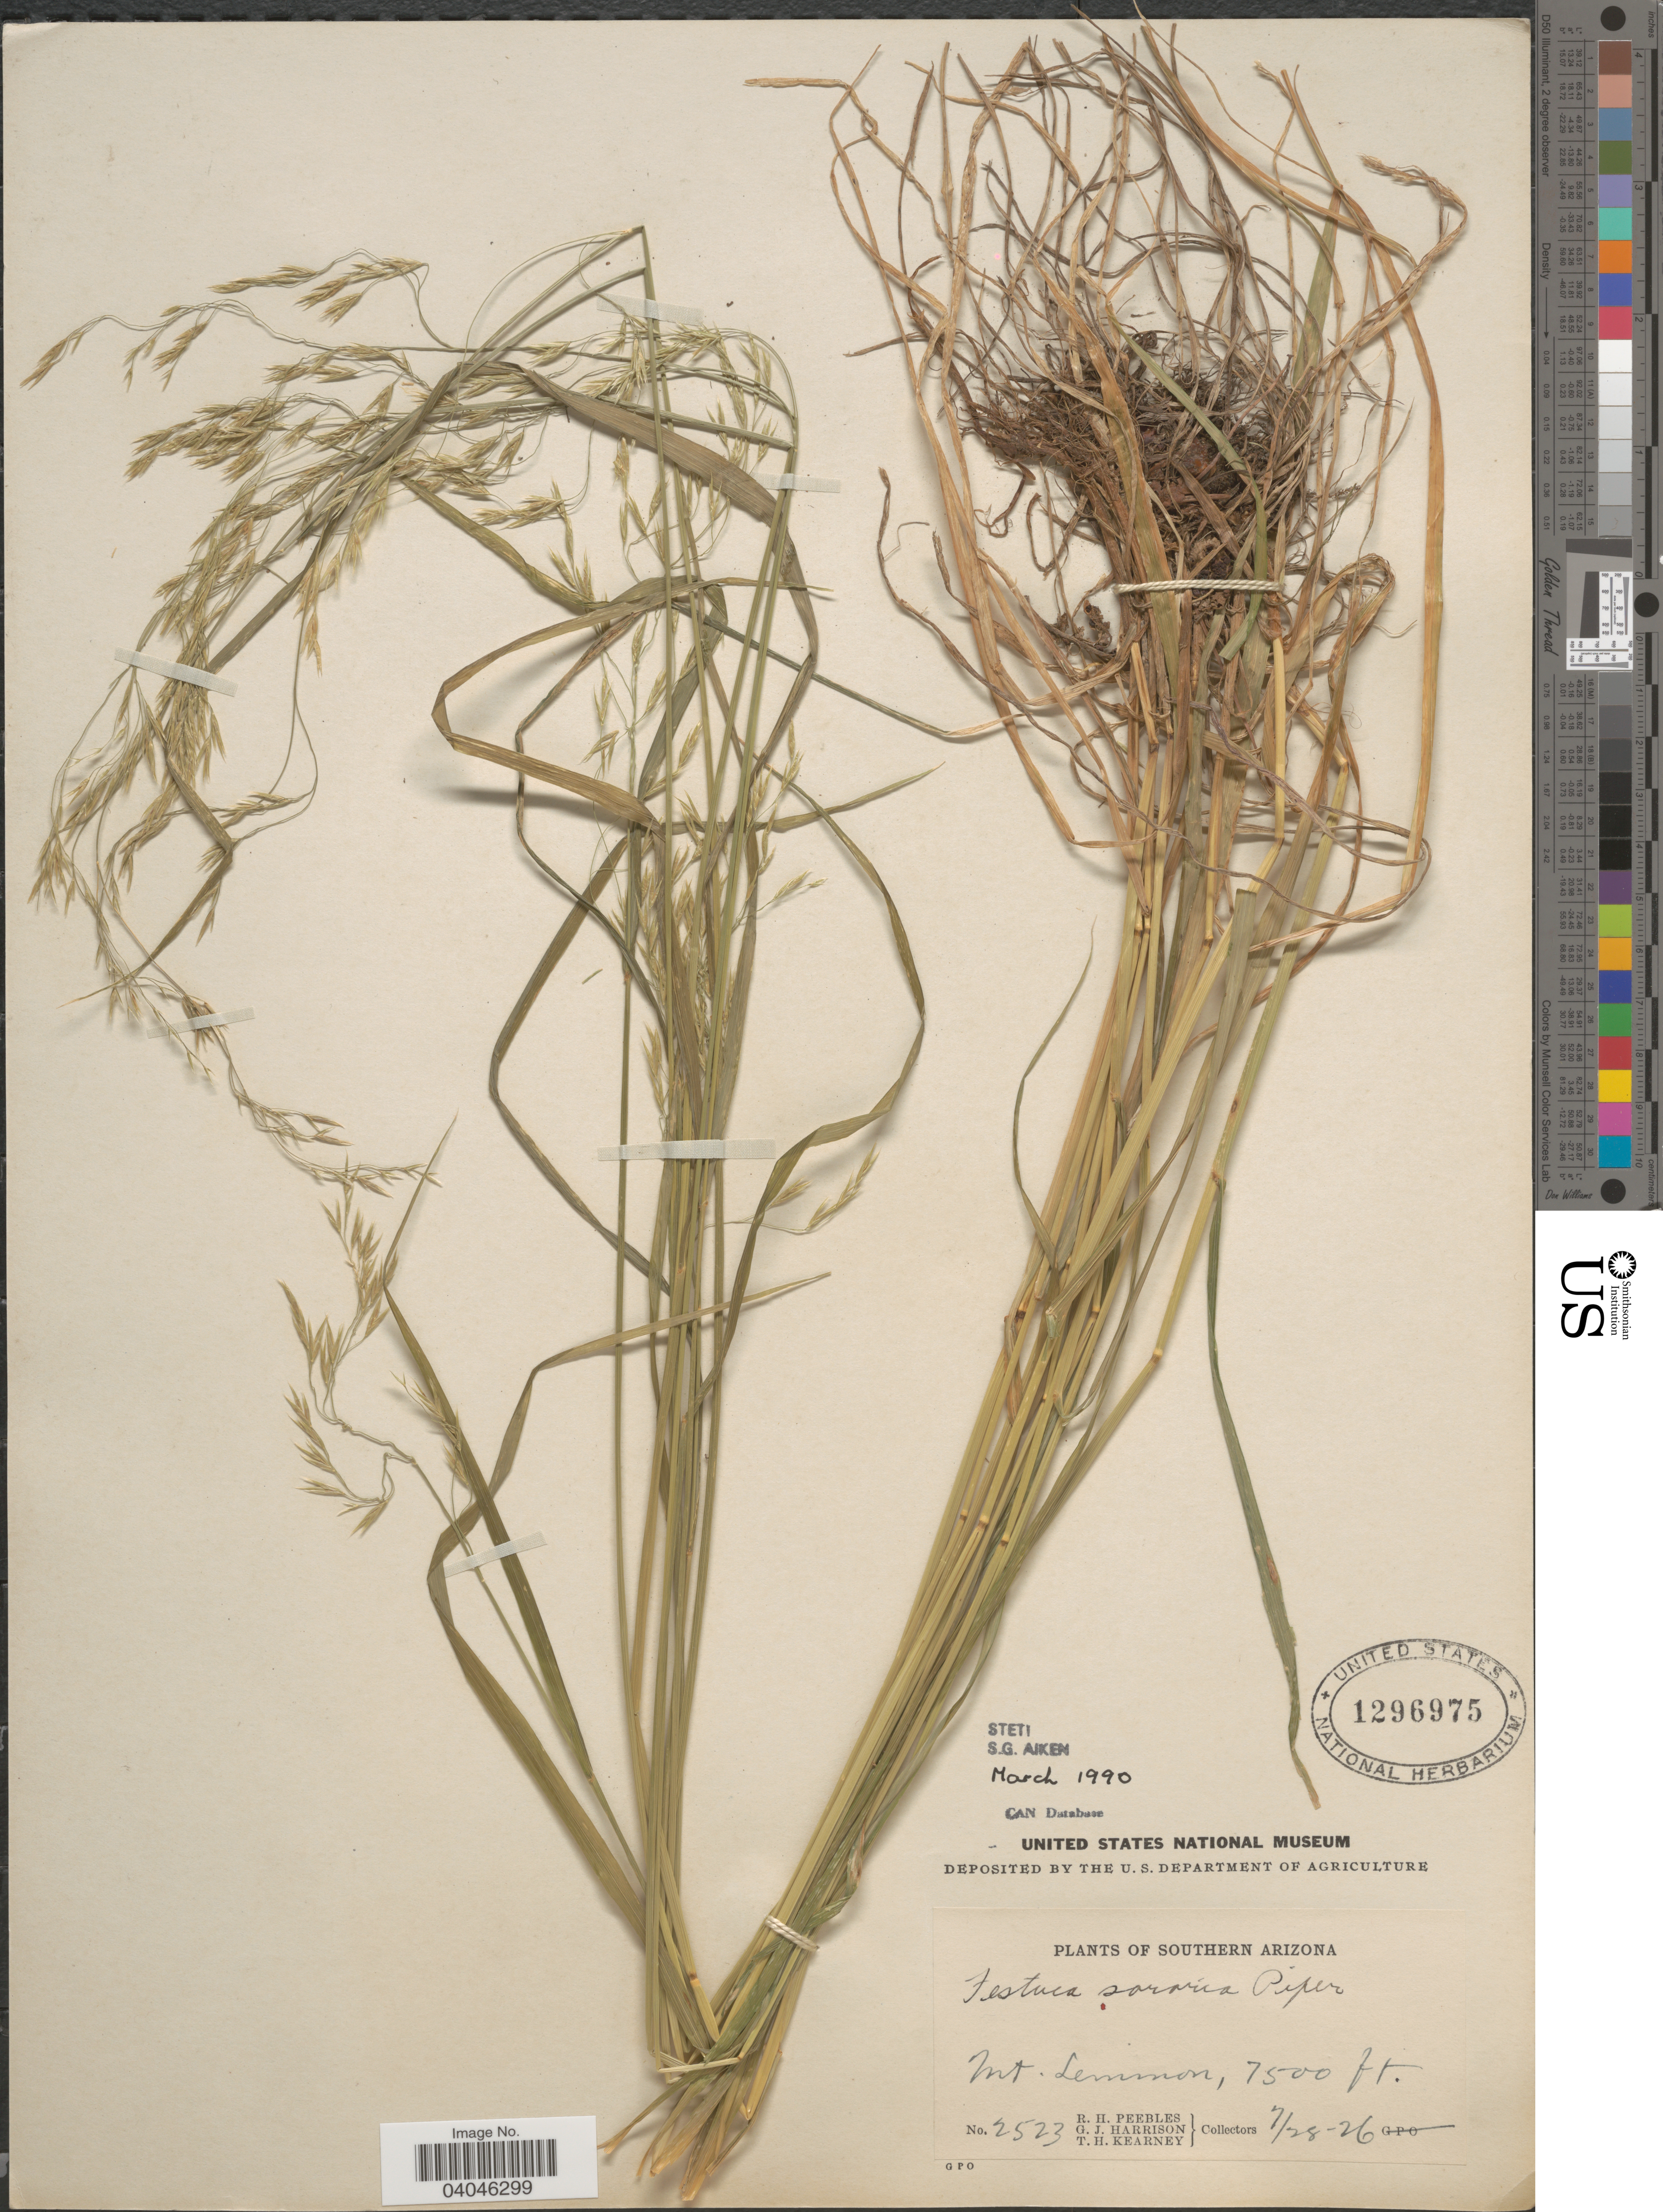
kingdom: Plantae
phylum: Tracheophyta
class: Liliopsida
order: Poales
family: Poaceae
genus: Festuca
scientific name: Festuca sororia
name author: Piper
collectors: R. H. Peebles, G. J. Harrison & T. H. Kearney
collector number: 2523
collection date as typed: Transcribed d/m/y: 28/7/26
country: United States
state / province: Arizona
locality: Southern Arizona. Mt. Lemmon.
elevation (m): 2286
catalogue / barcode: US 1296975